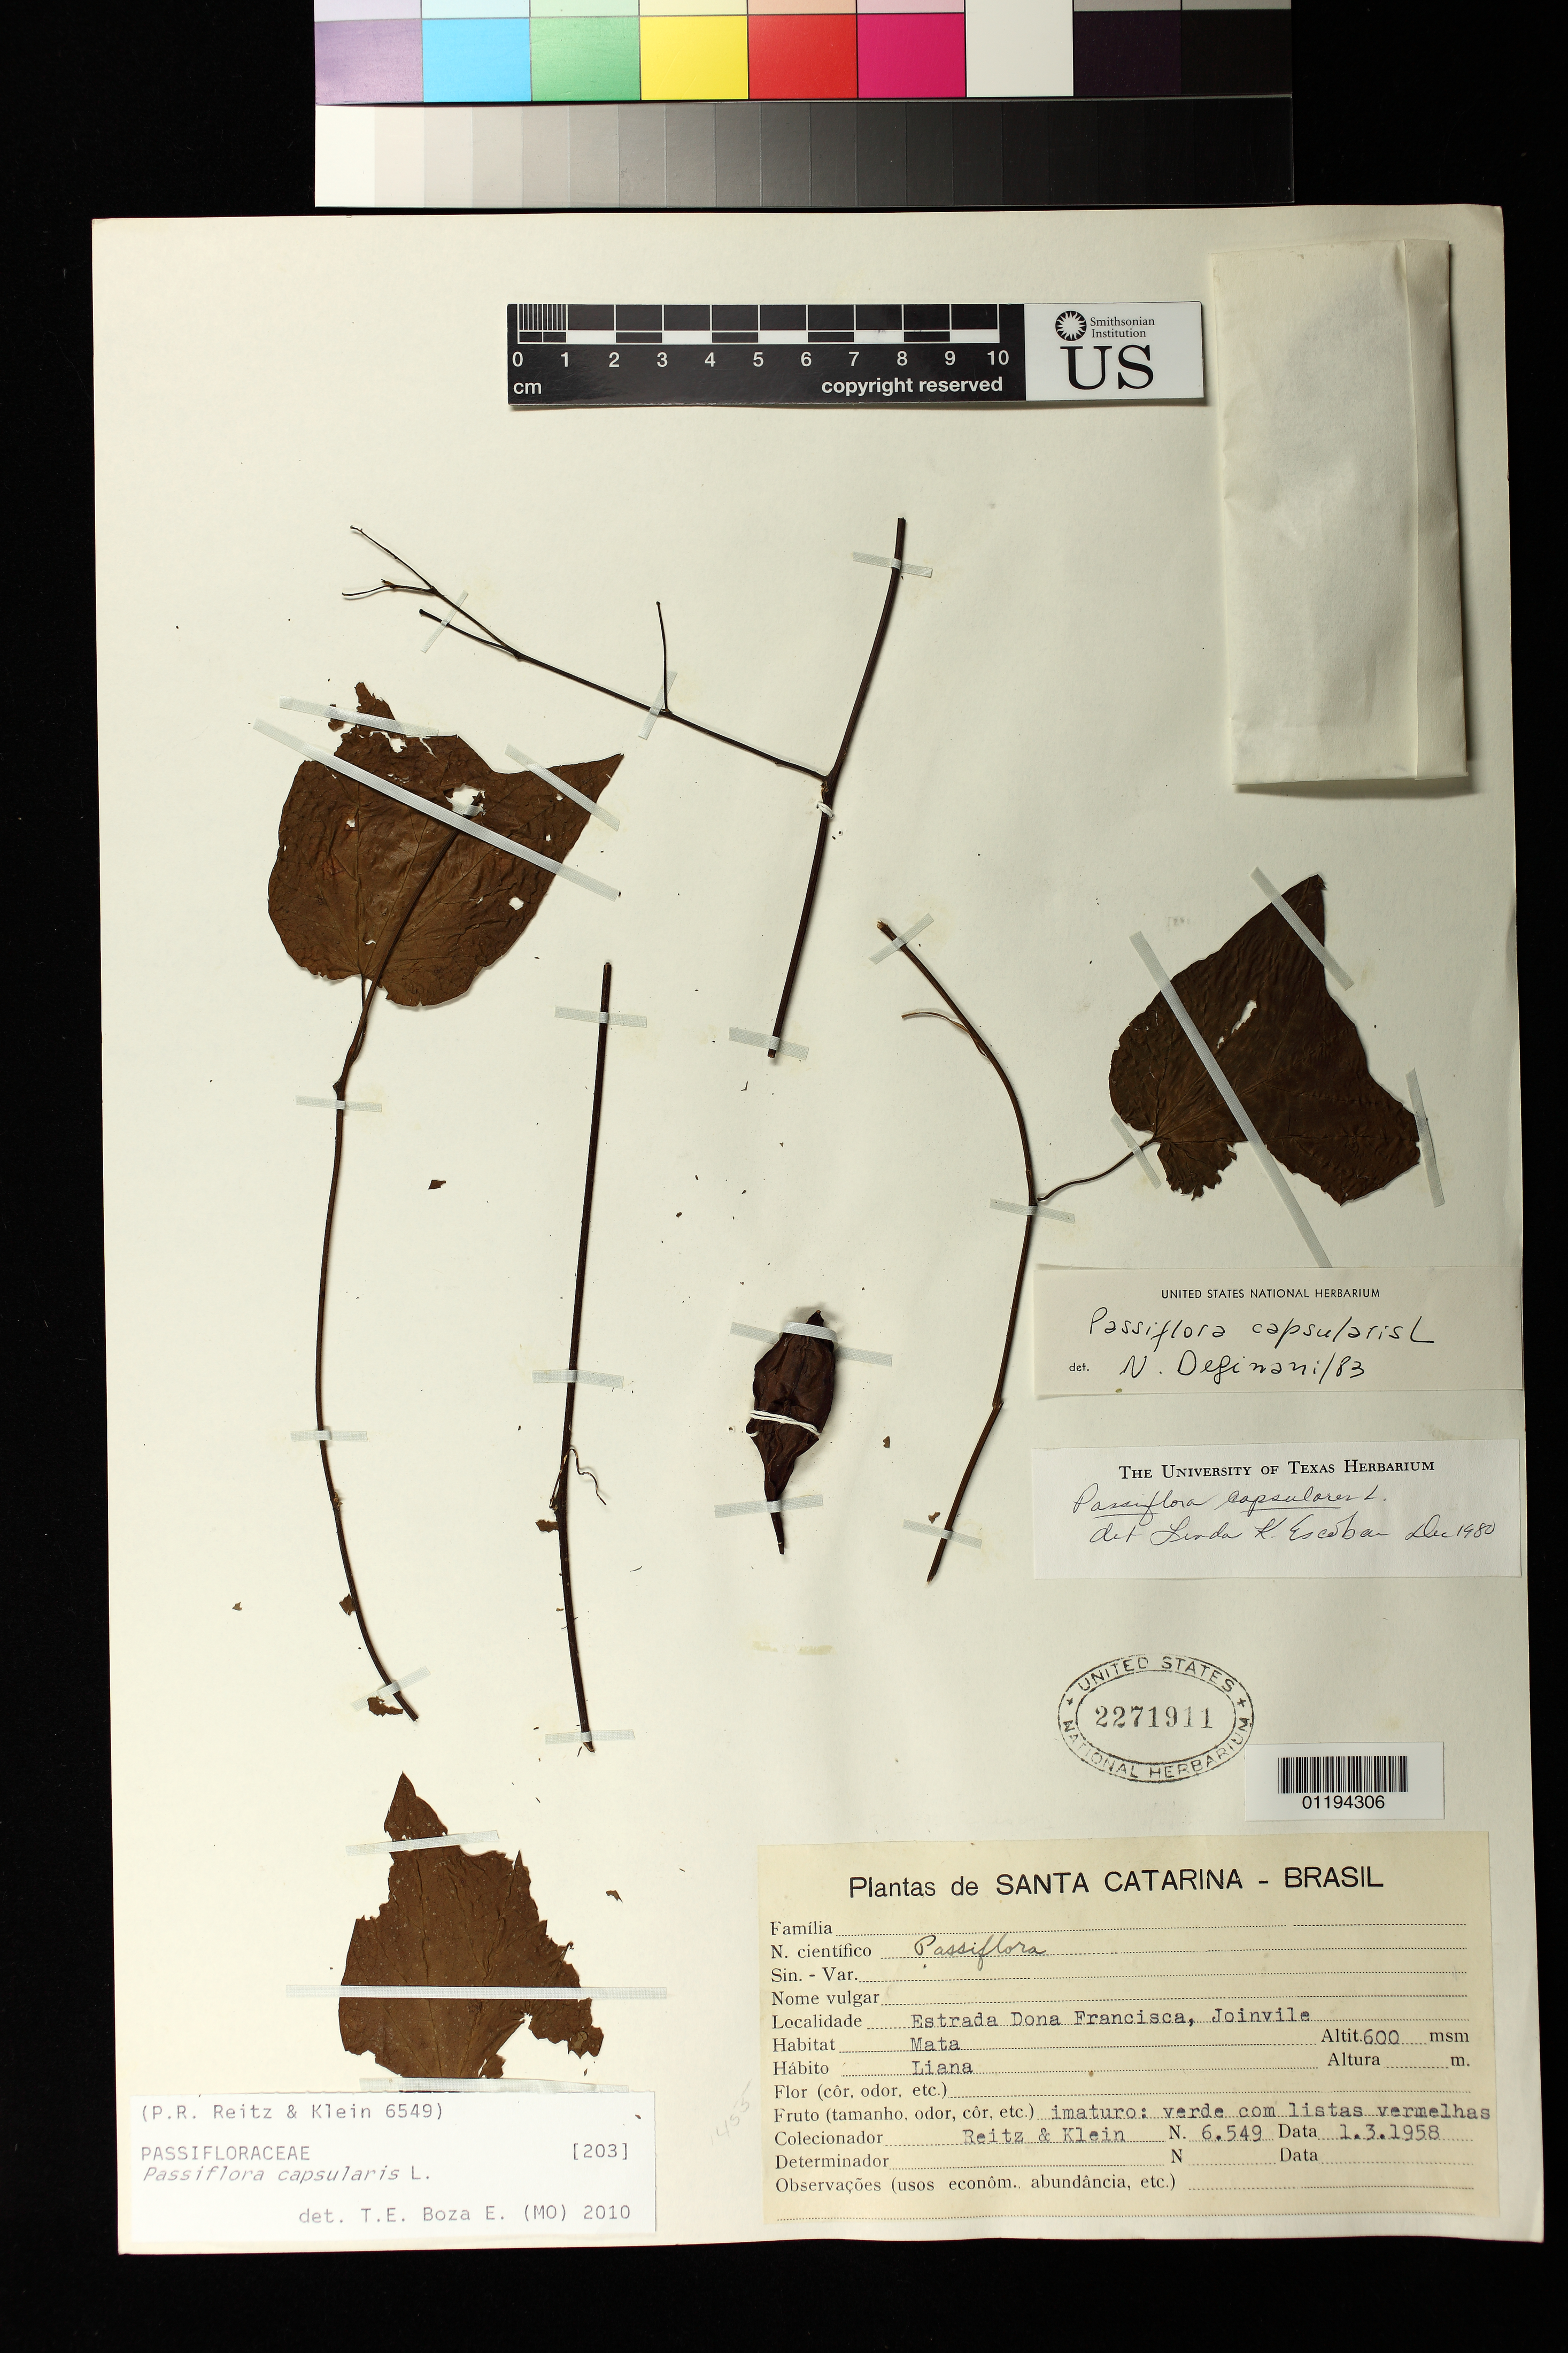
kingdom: Plantae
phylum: Tracheophyta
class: Magnoliopsida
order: Malpighiales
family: Passifloraceae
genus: Passiflora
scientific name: Passiflora capsularis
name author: L.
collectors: R. Reitz & R. M. Klein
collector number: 6.549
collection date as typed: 03 Jan 1958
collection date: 1958-01-03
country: Brazil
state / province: Santa Catarina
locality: Estrada Dona Francisca, Joinville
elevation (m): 600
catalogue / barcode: US 2271911